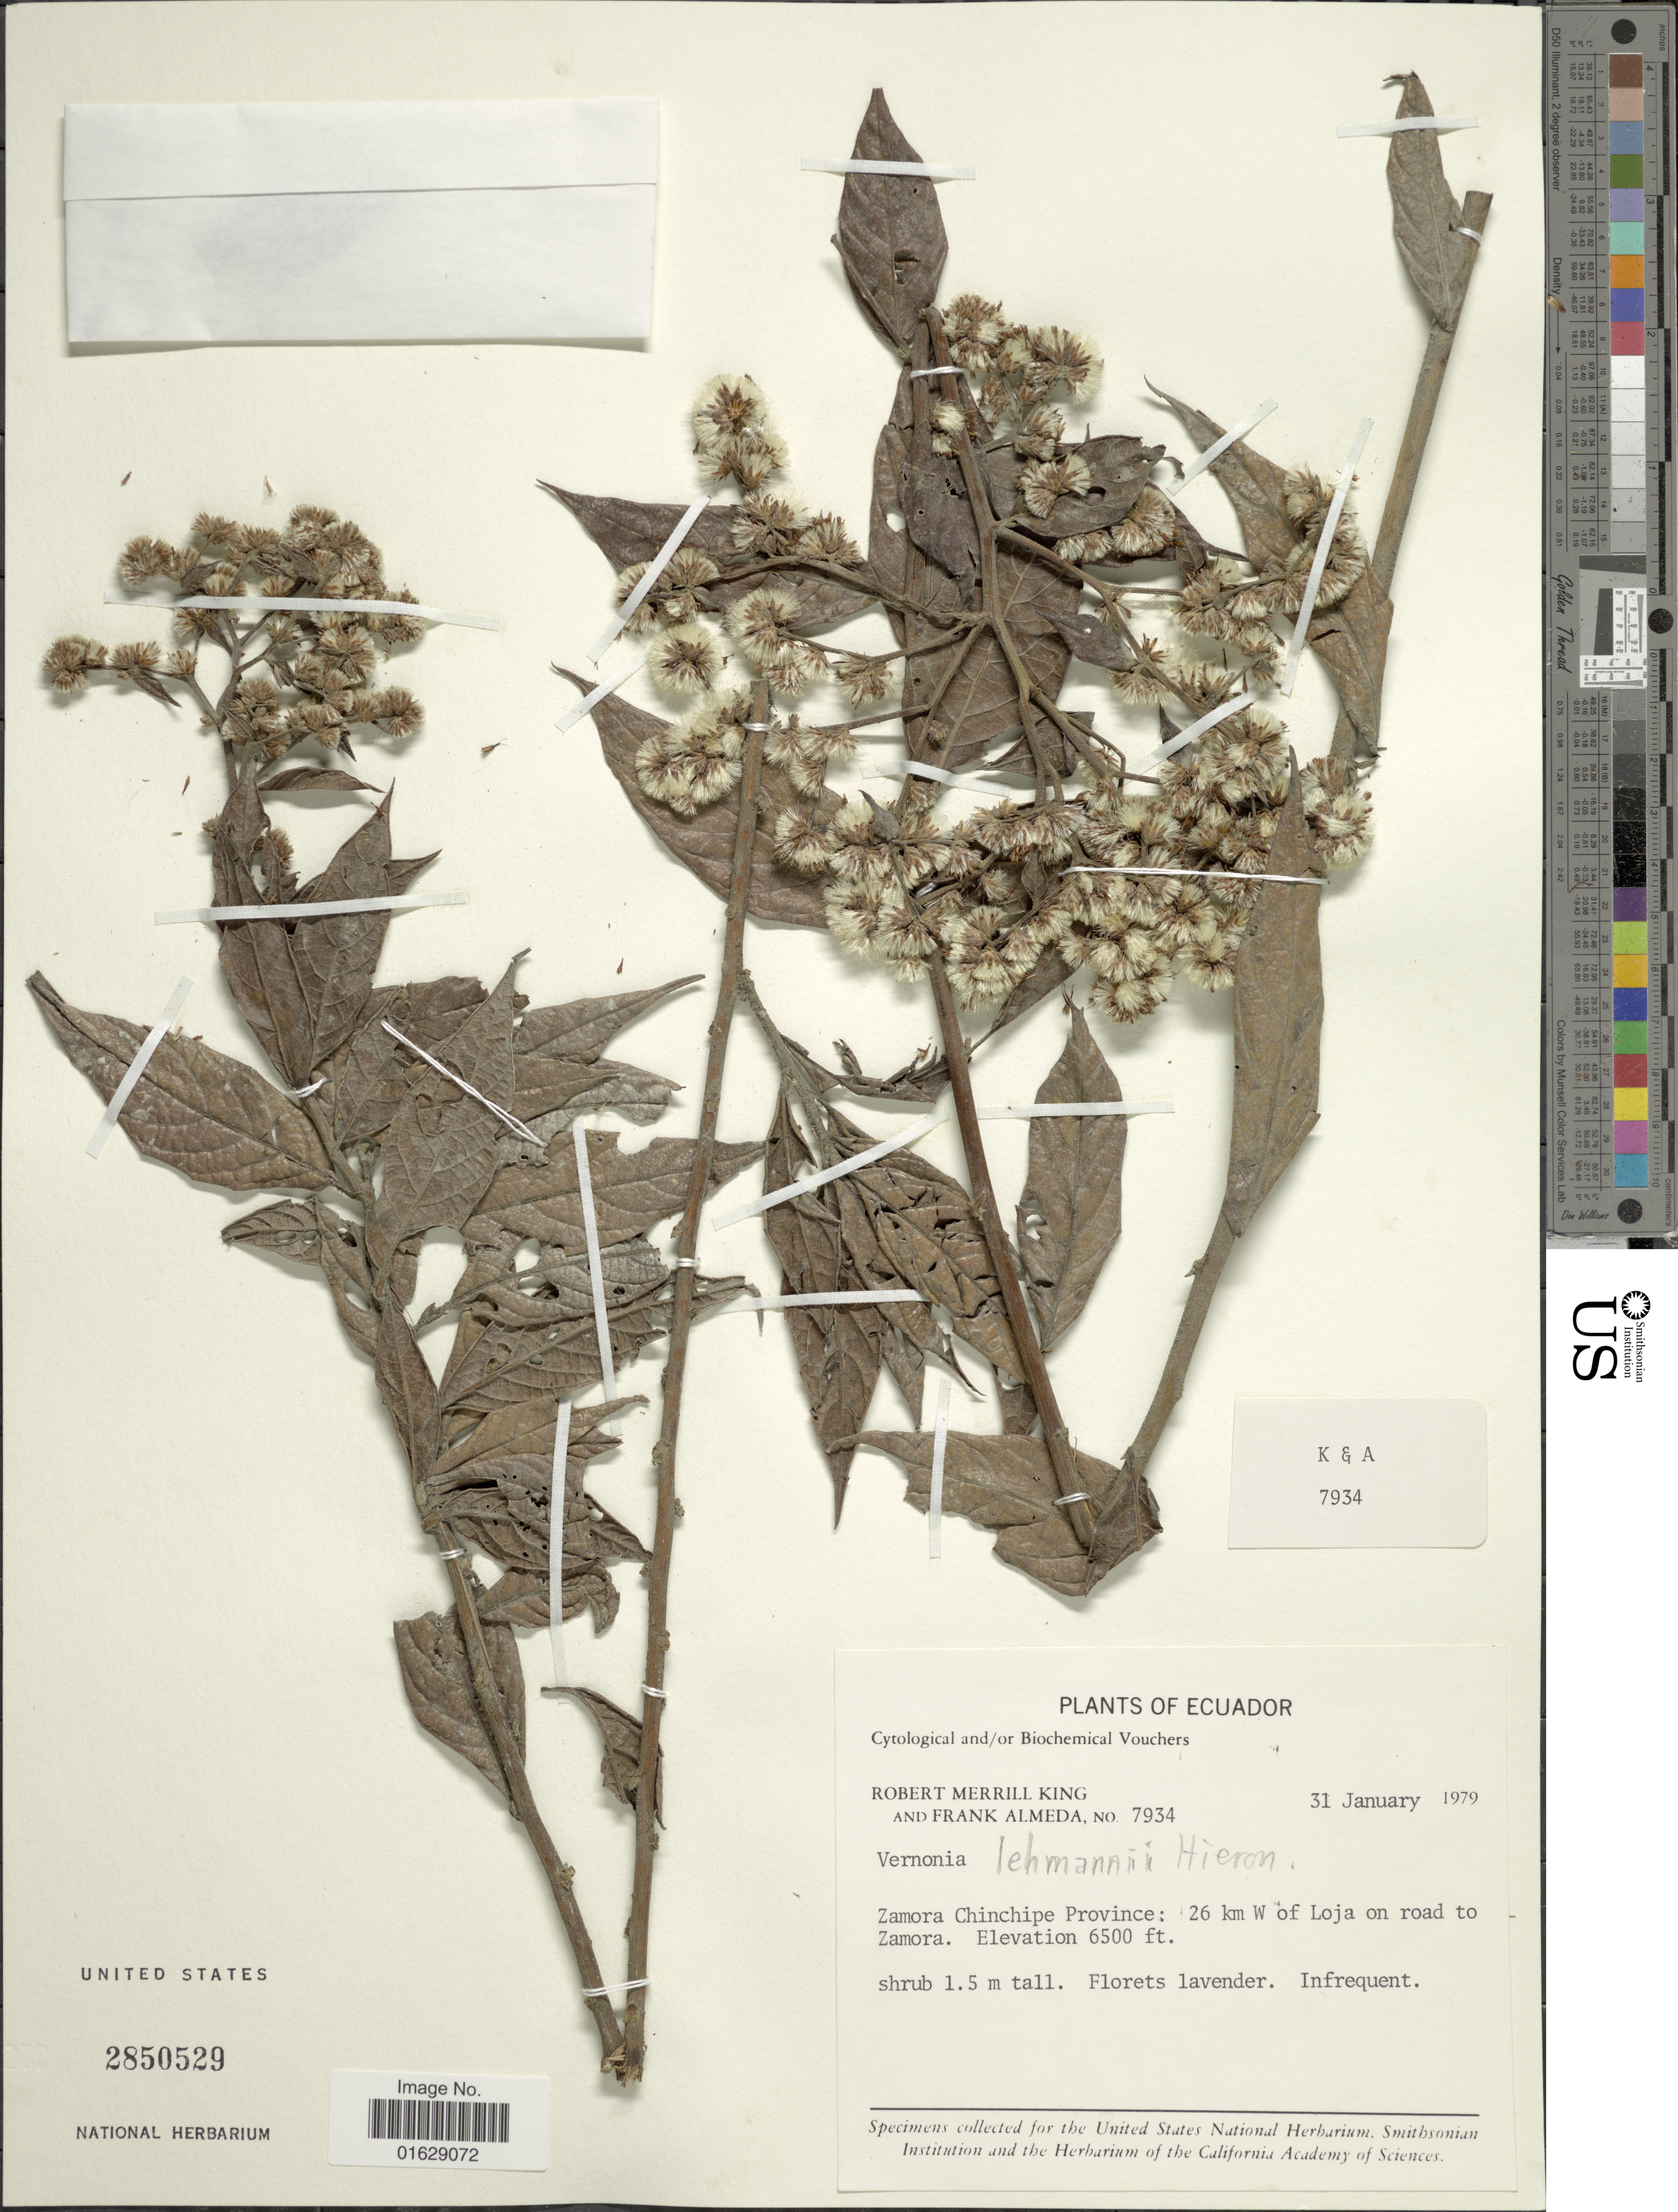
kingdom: Plantae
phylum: Tracheophyta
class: Magnoliopsida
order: Asterales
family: Asteraceae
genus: Lepidaploa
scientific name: Lepidaploa lehmannii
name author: (Hieron.) H. Rob.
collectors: R. M. King & F. Almeda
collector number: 7934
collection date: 1979-07-31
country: Ecuador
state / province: Zamora-Chinchipe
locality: Zamora Chinchipe Province: 26 km W of Loja on road to Zamora.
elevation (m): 1981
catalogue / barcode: US 2850529